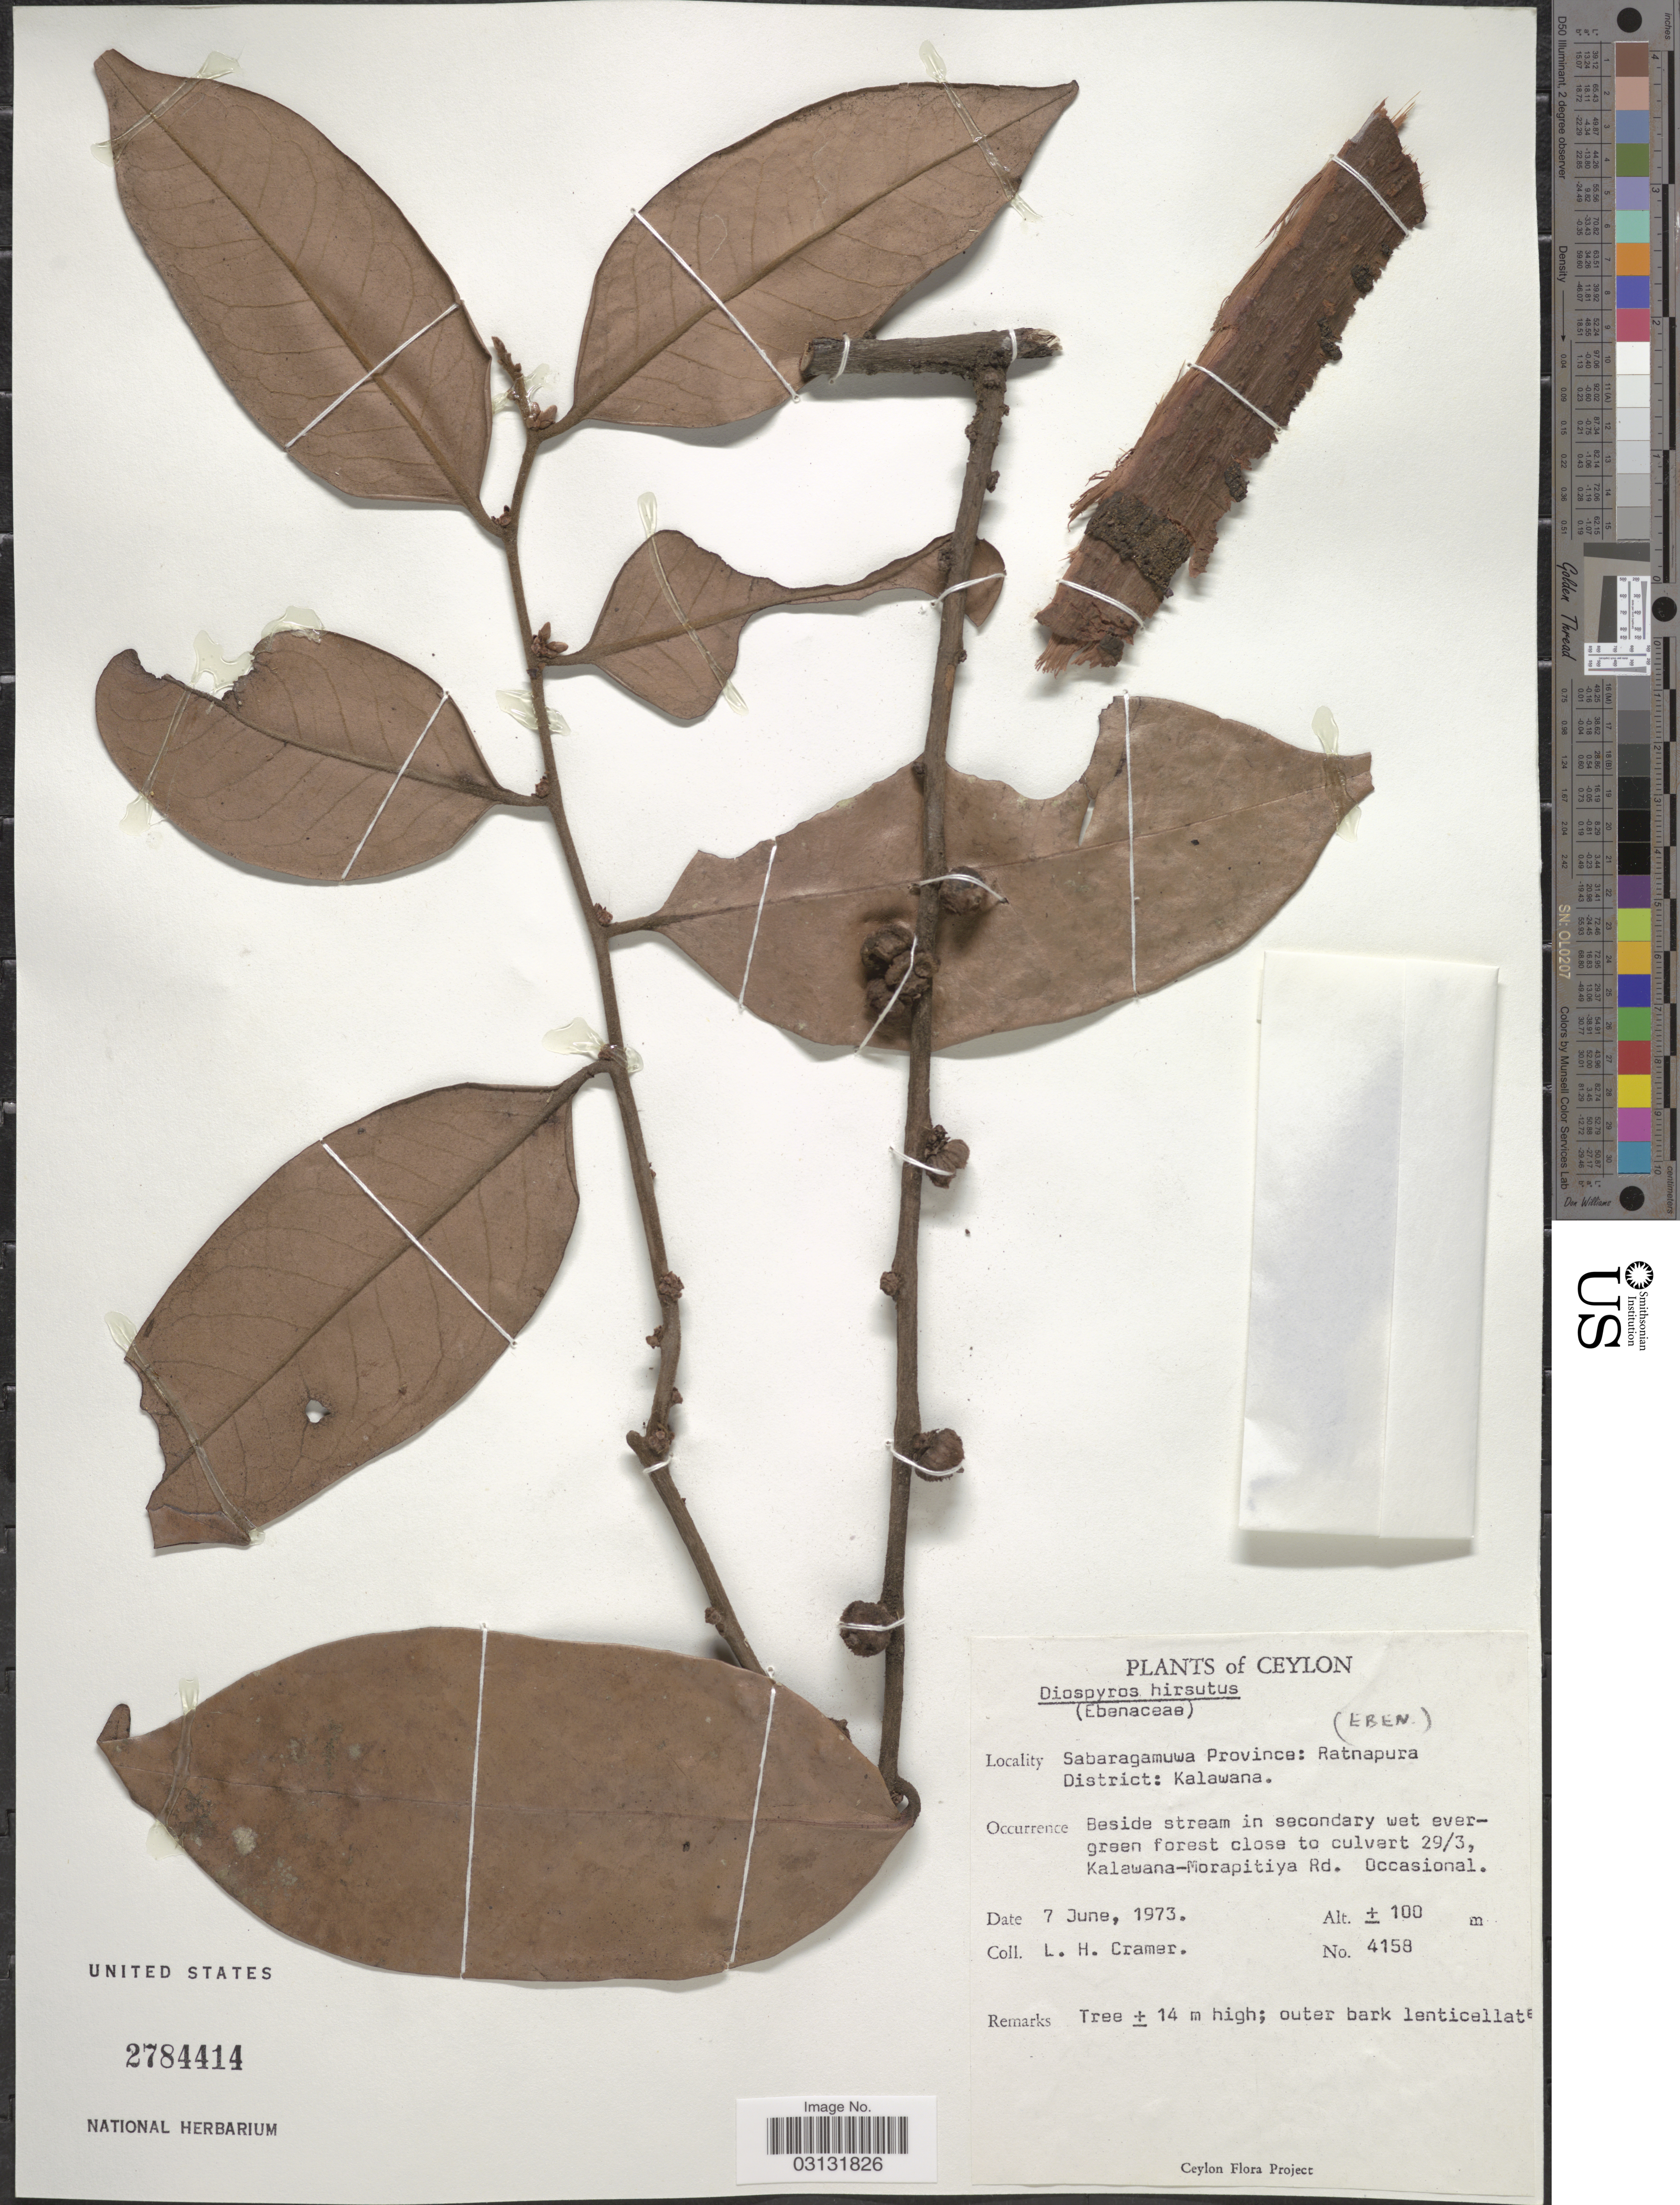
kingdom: Plantae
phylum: Tracheophyta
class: Magnoliopsida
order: Ericales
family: Ebenaceae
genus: Diospyros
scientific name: Diospyros hirsuta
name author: L. f.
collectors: L. H. Cramer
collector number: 4158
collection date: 1973-06-07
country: Sri Lanka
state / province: Sabaragamuwa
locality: Ceylon. Sabaragamuwa Province: Ratnapura District: Kalawana. Forest close to culvert 29/3, Kalawana-Morapitiya Rd. Occasional.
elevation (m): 100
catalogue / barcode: US 2784414